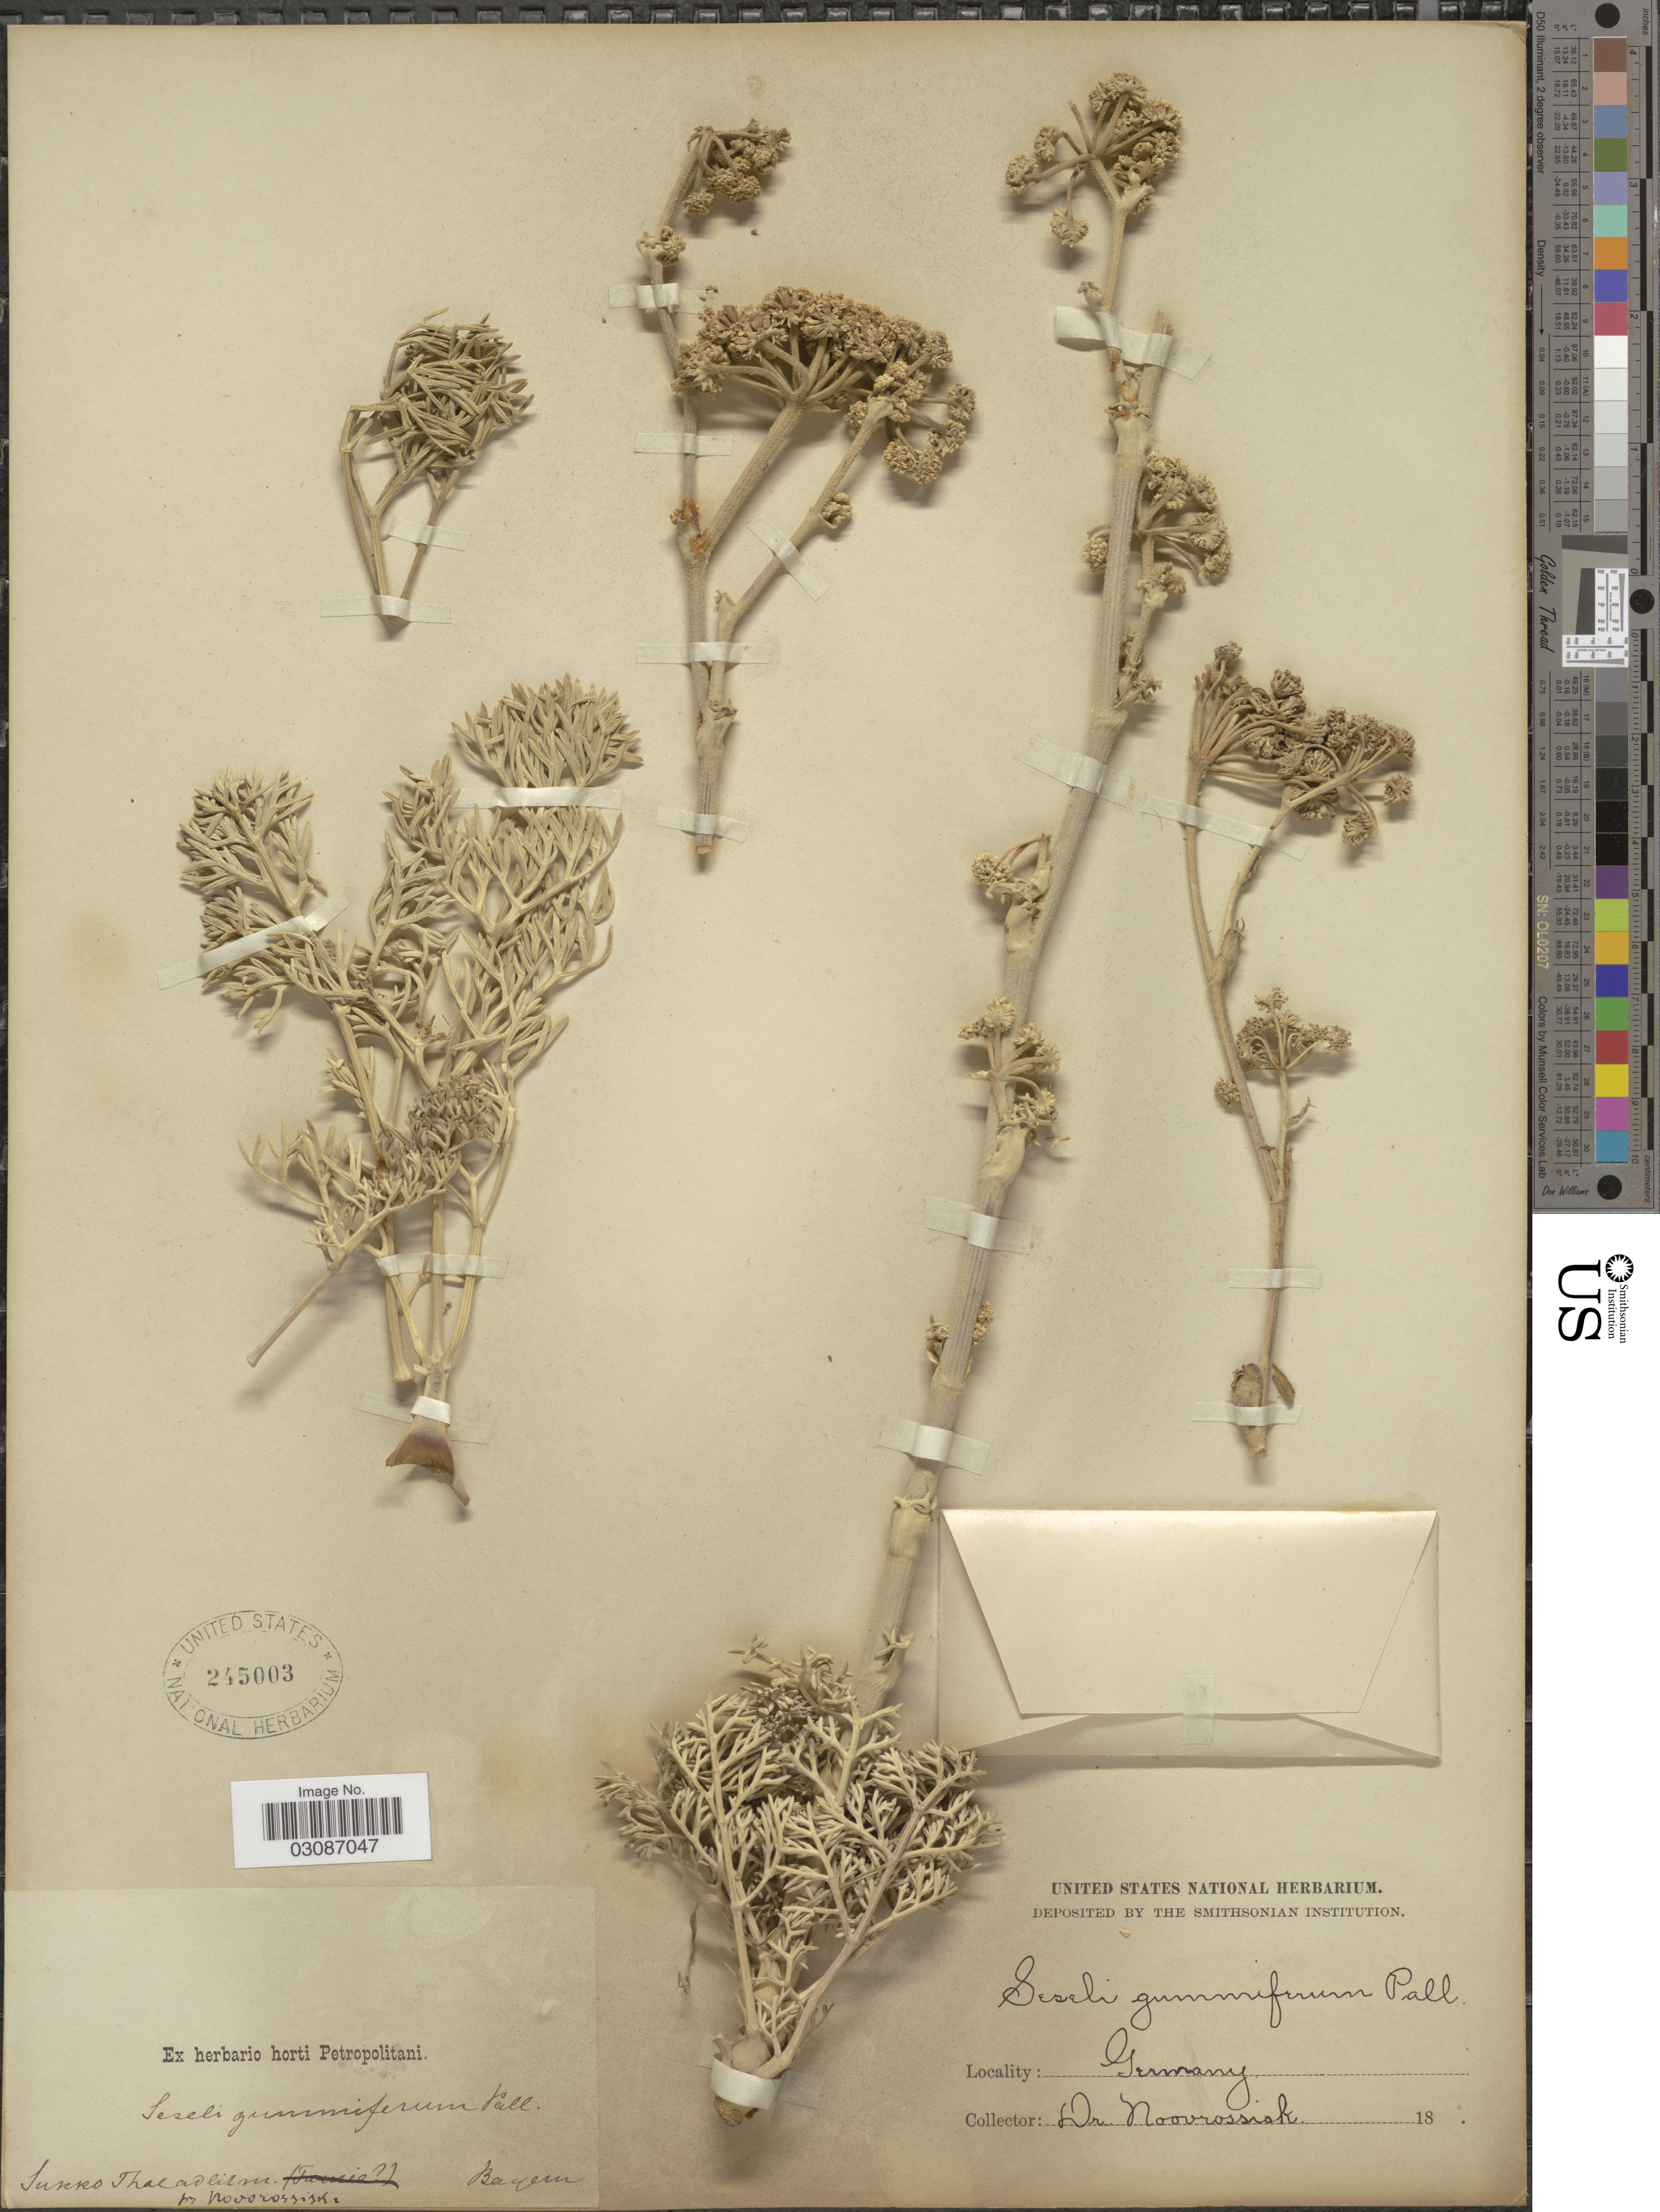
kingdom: Plantae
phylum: Tracheophyta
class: Magnoliopsida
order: Apiales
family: Apiaceae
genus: Seseli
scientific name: Seseli gummiferum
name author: Pall. ex Sm.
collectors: Noovrossisk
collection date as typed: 18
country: Germany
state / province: Bayern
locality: Sukko Thaladlilm. [interpreted]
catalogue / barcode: US 245003